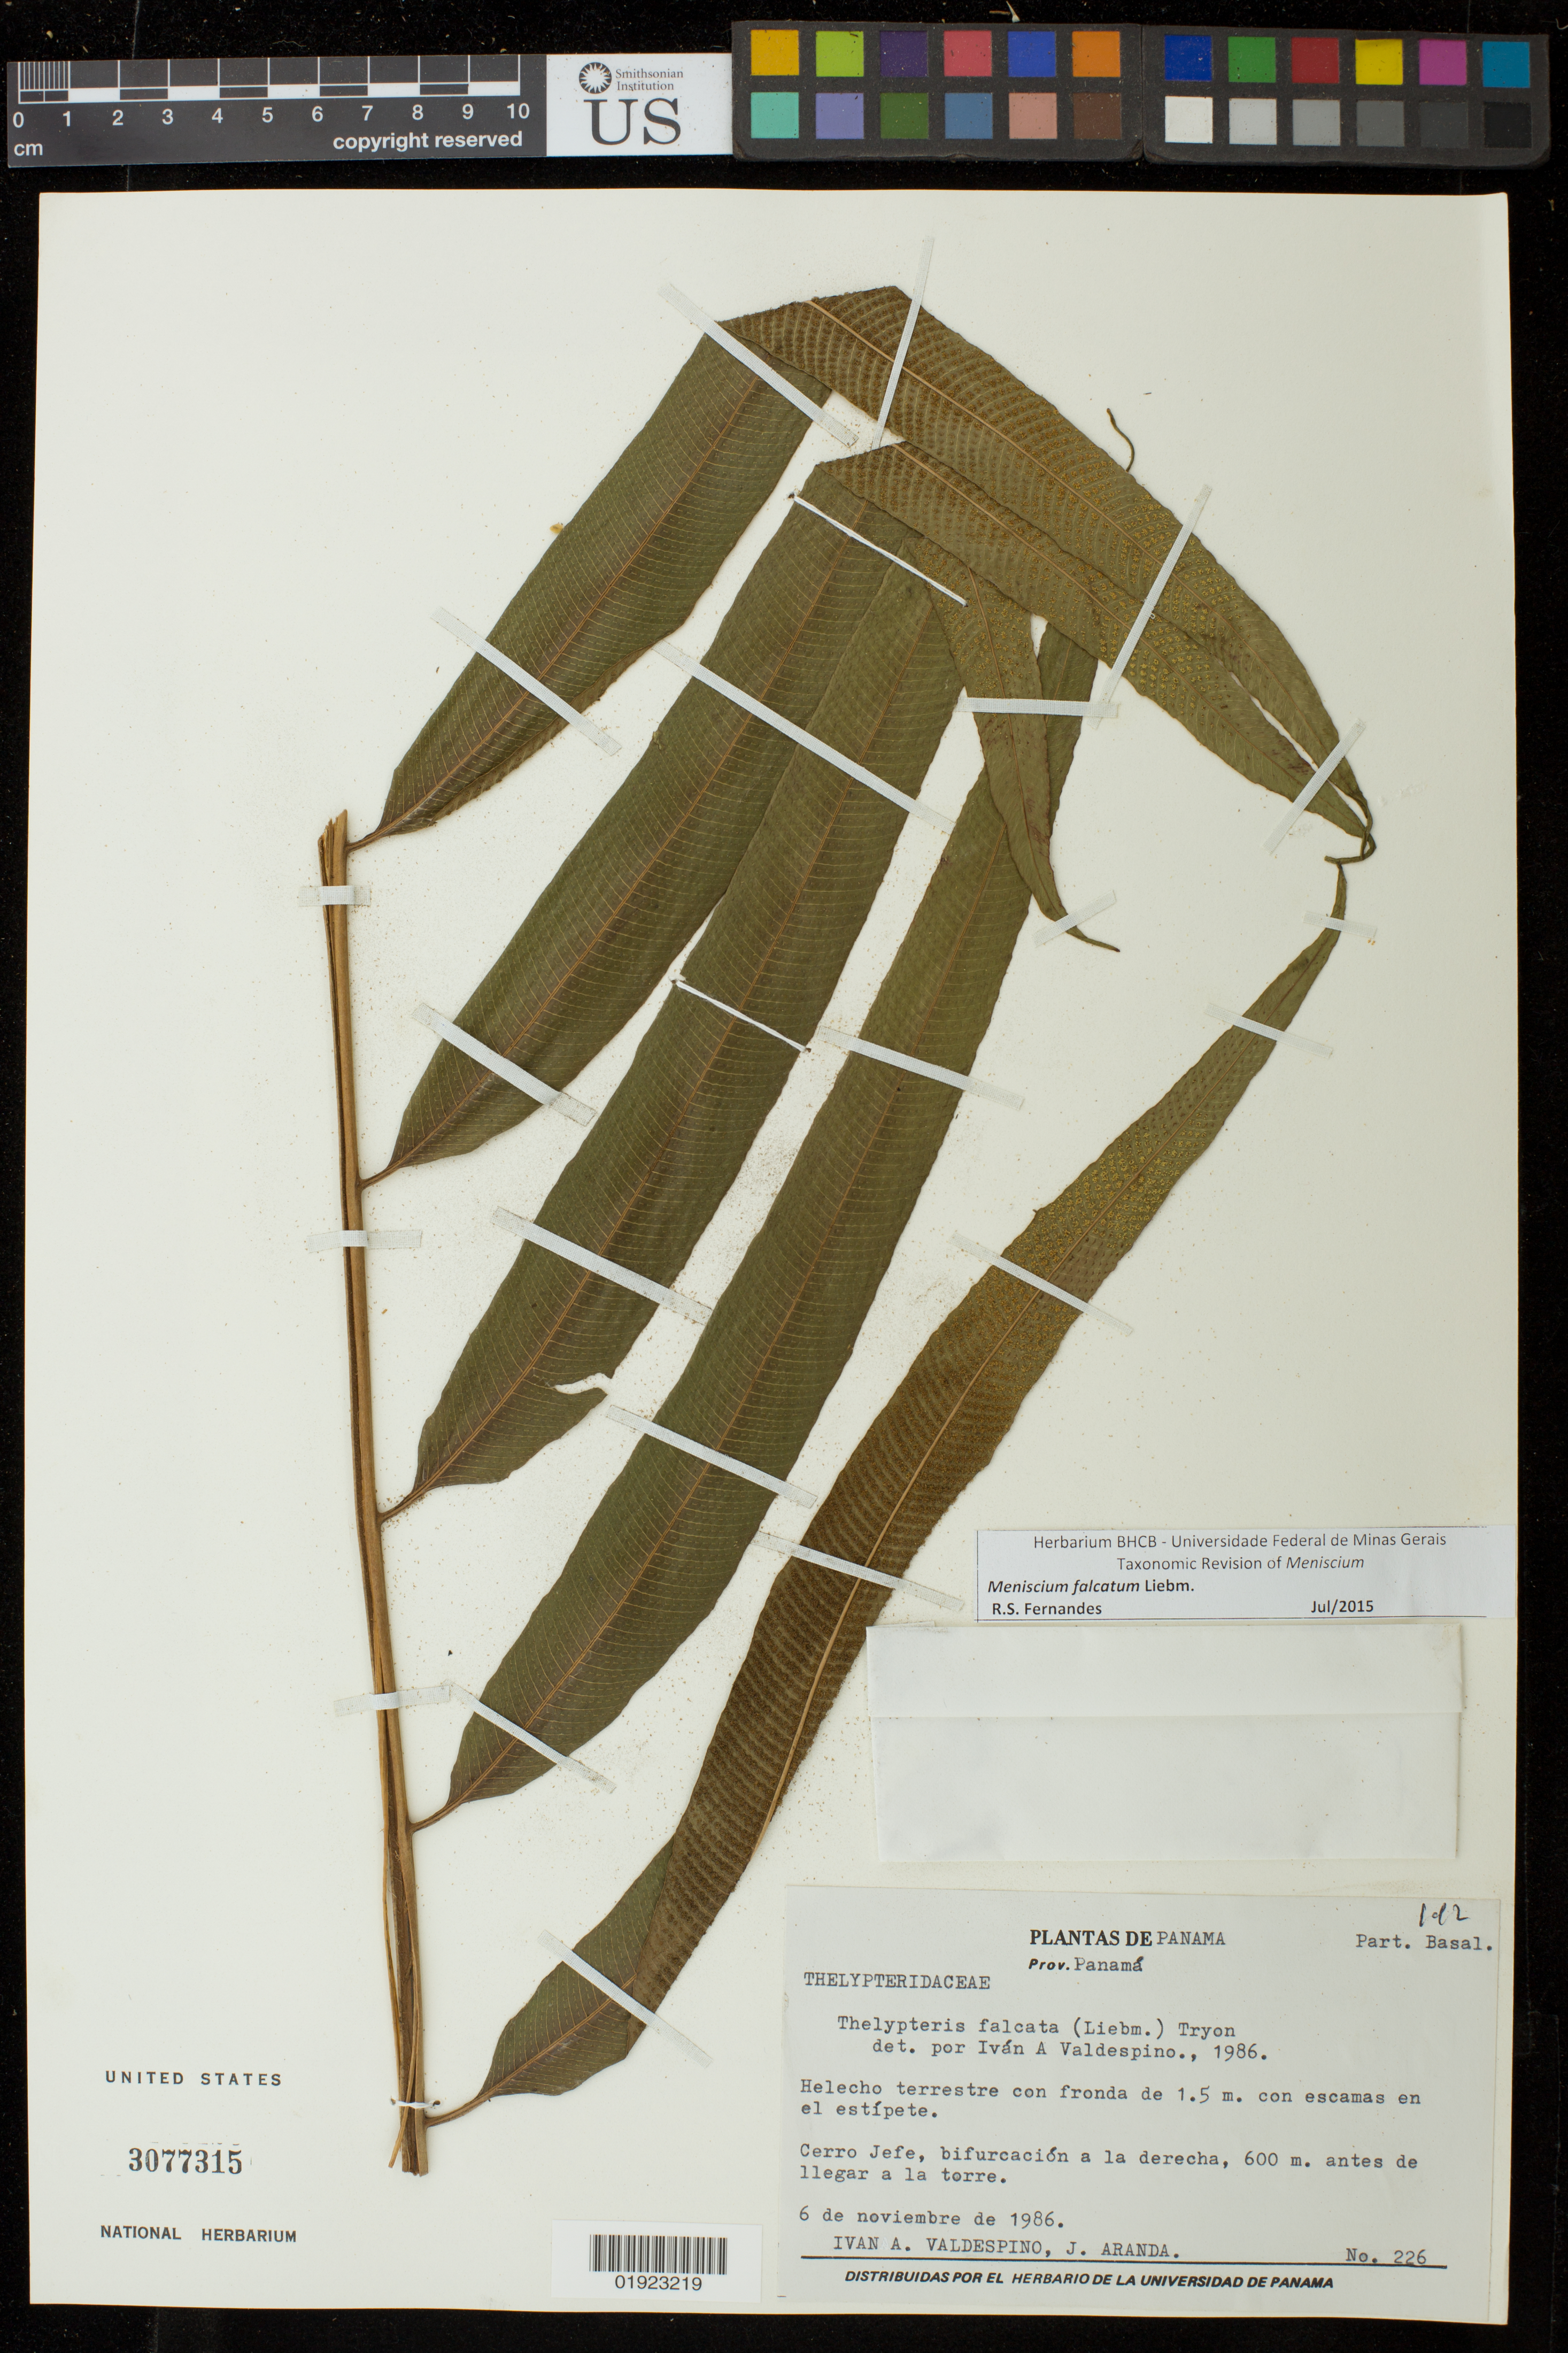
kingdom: Plantae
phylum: Tracheophyta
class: Polypodiopsida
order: Polypodiales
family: Thelypteridaceae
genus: Meniscium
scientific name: Meniscium falcatum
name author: Liebm.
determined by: Fernandes, R. S.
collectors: I. A. Valdespino & J. Aranda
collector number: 226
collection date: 1986-11-06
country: Panama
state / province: Panamá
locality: Cerro Jefe, bifurcaion a la derecha.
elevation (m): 600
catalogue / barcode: US 3077315